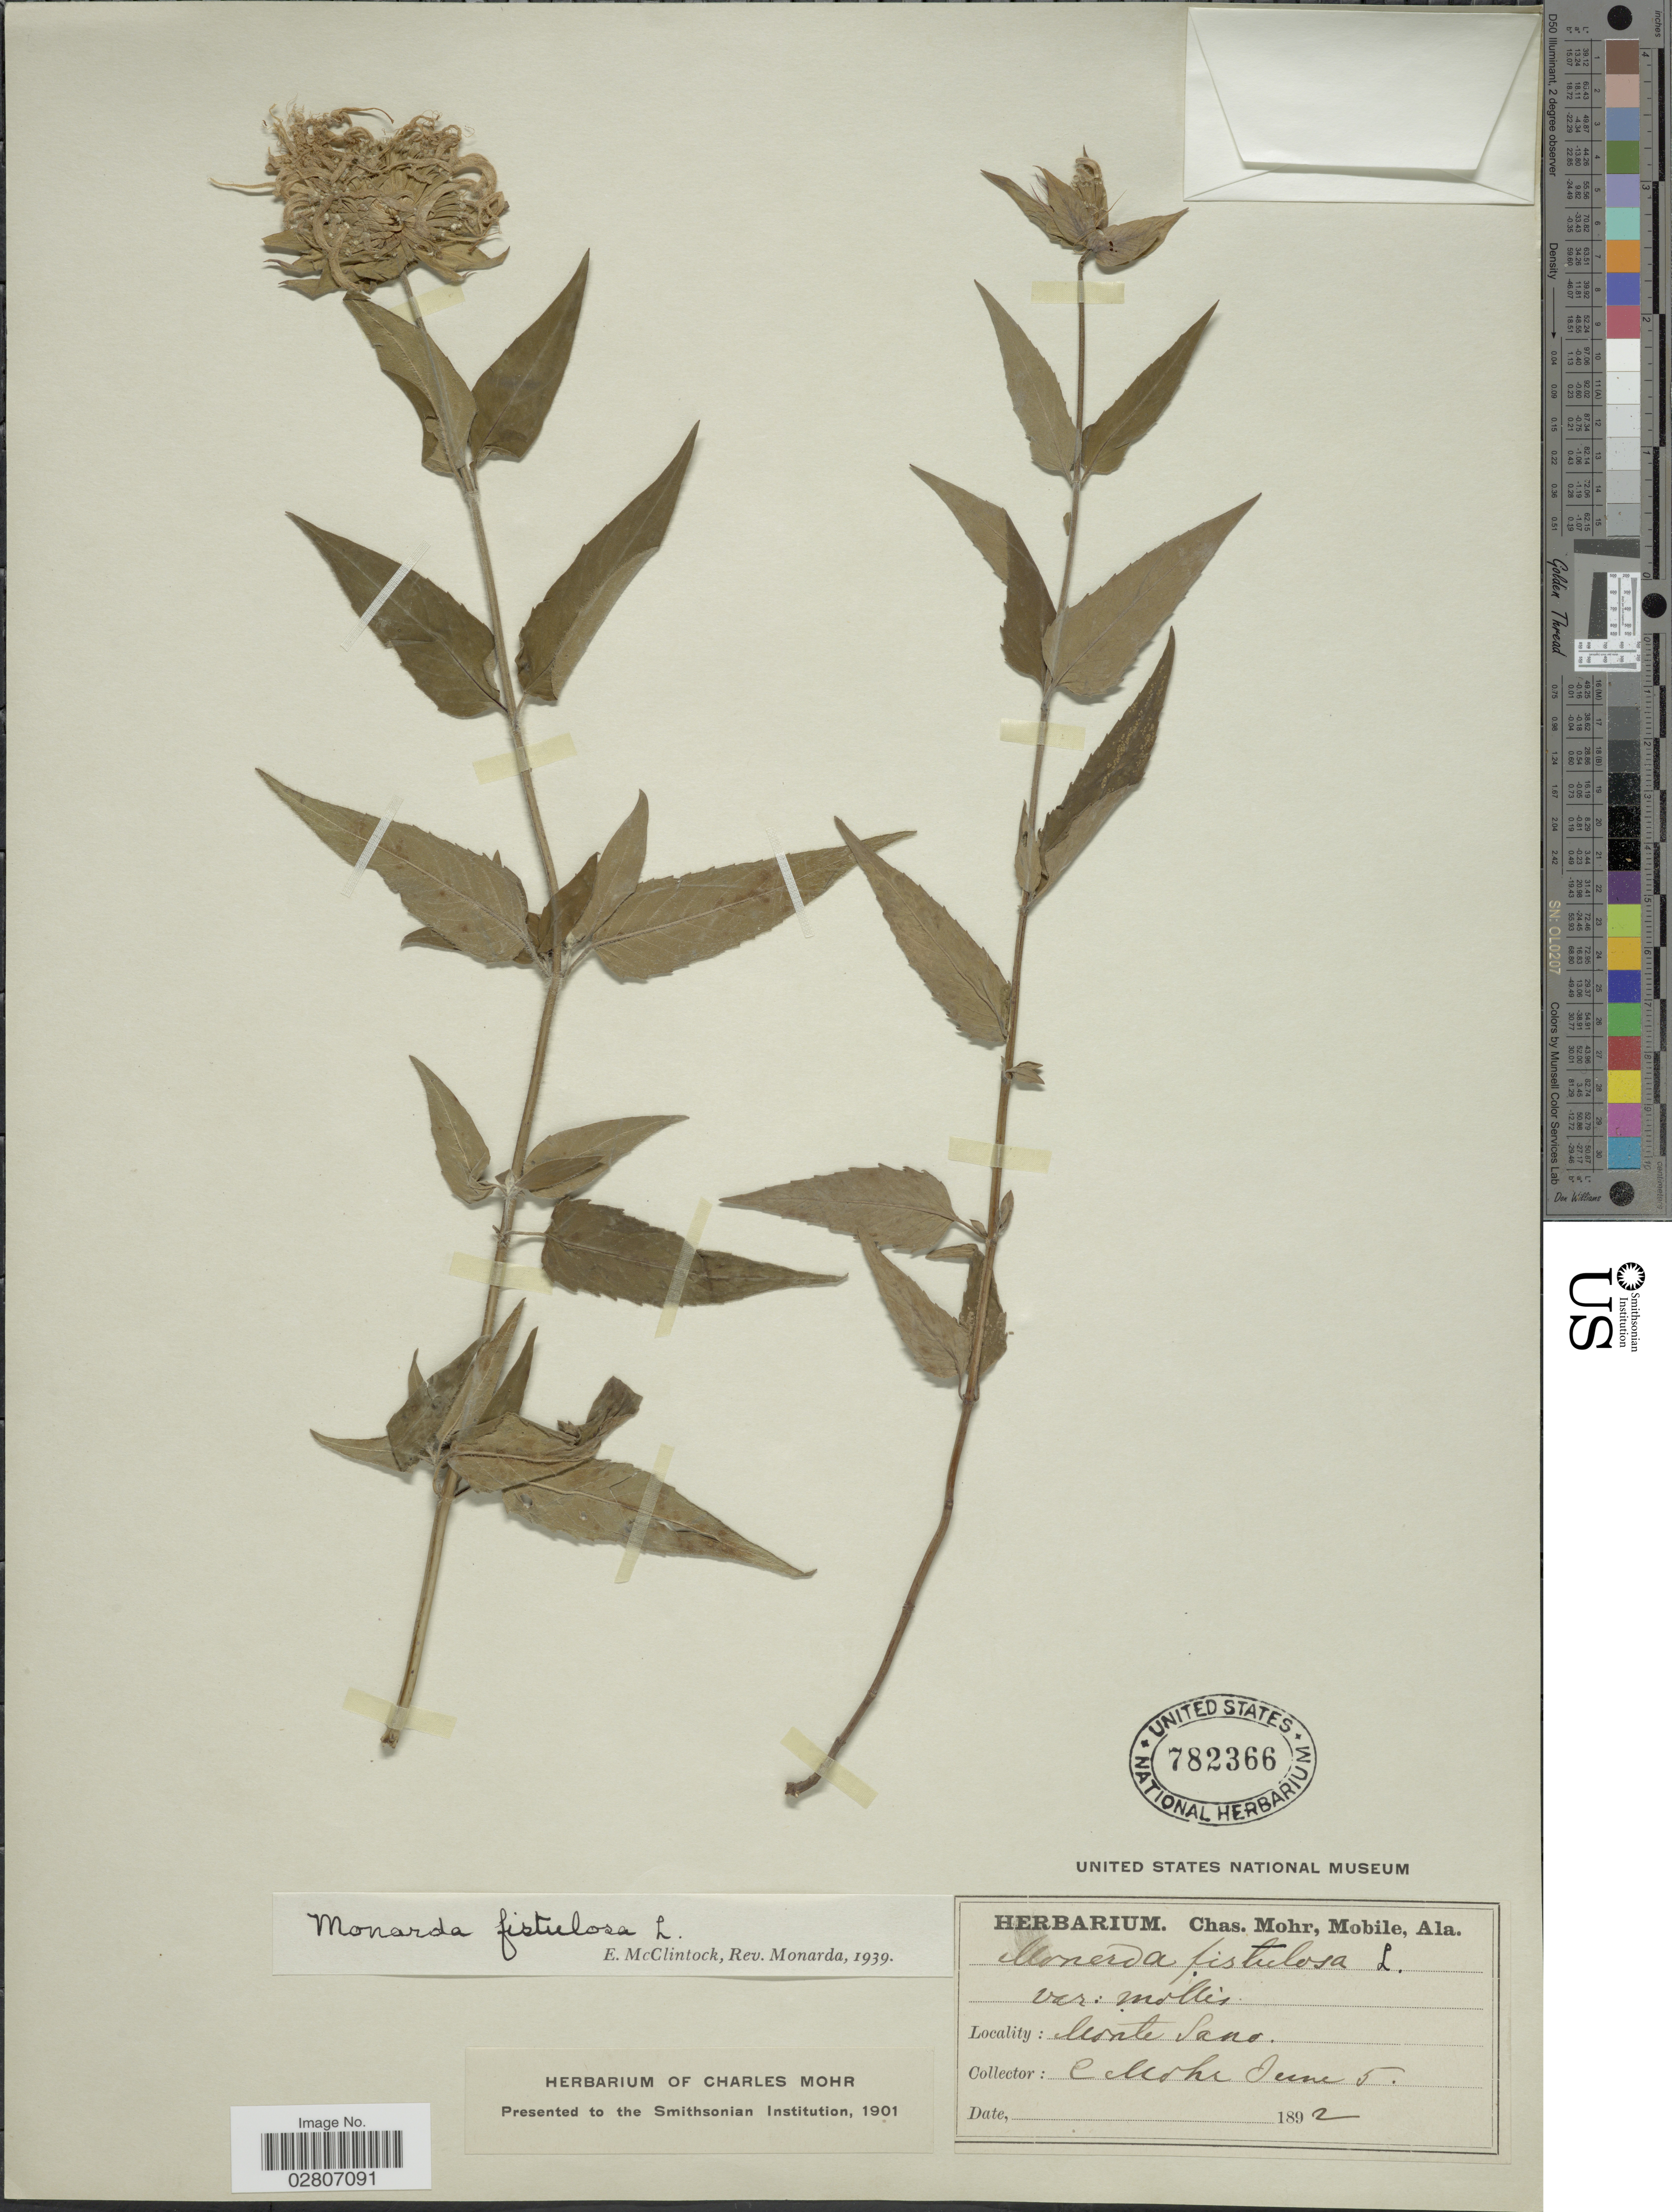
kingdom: Plantae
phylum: Tracheophyta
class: Magnoliopsida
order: Lamiales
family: Lamiaceae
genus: Monarda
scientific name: Monarda fistulosa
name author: L.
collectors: Mohr, C. T. (herbarium)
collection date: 1892-06-05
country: United States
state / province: Alabama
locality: Monte Sano.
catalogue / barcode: US 782366